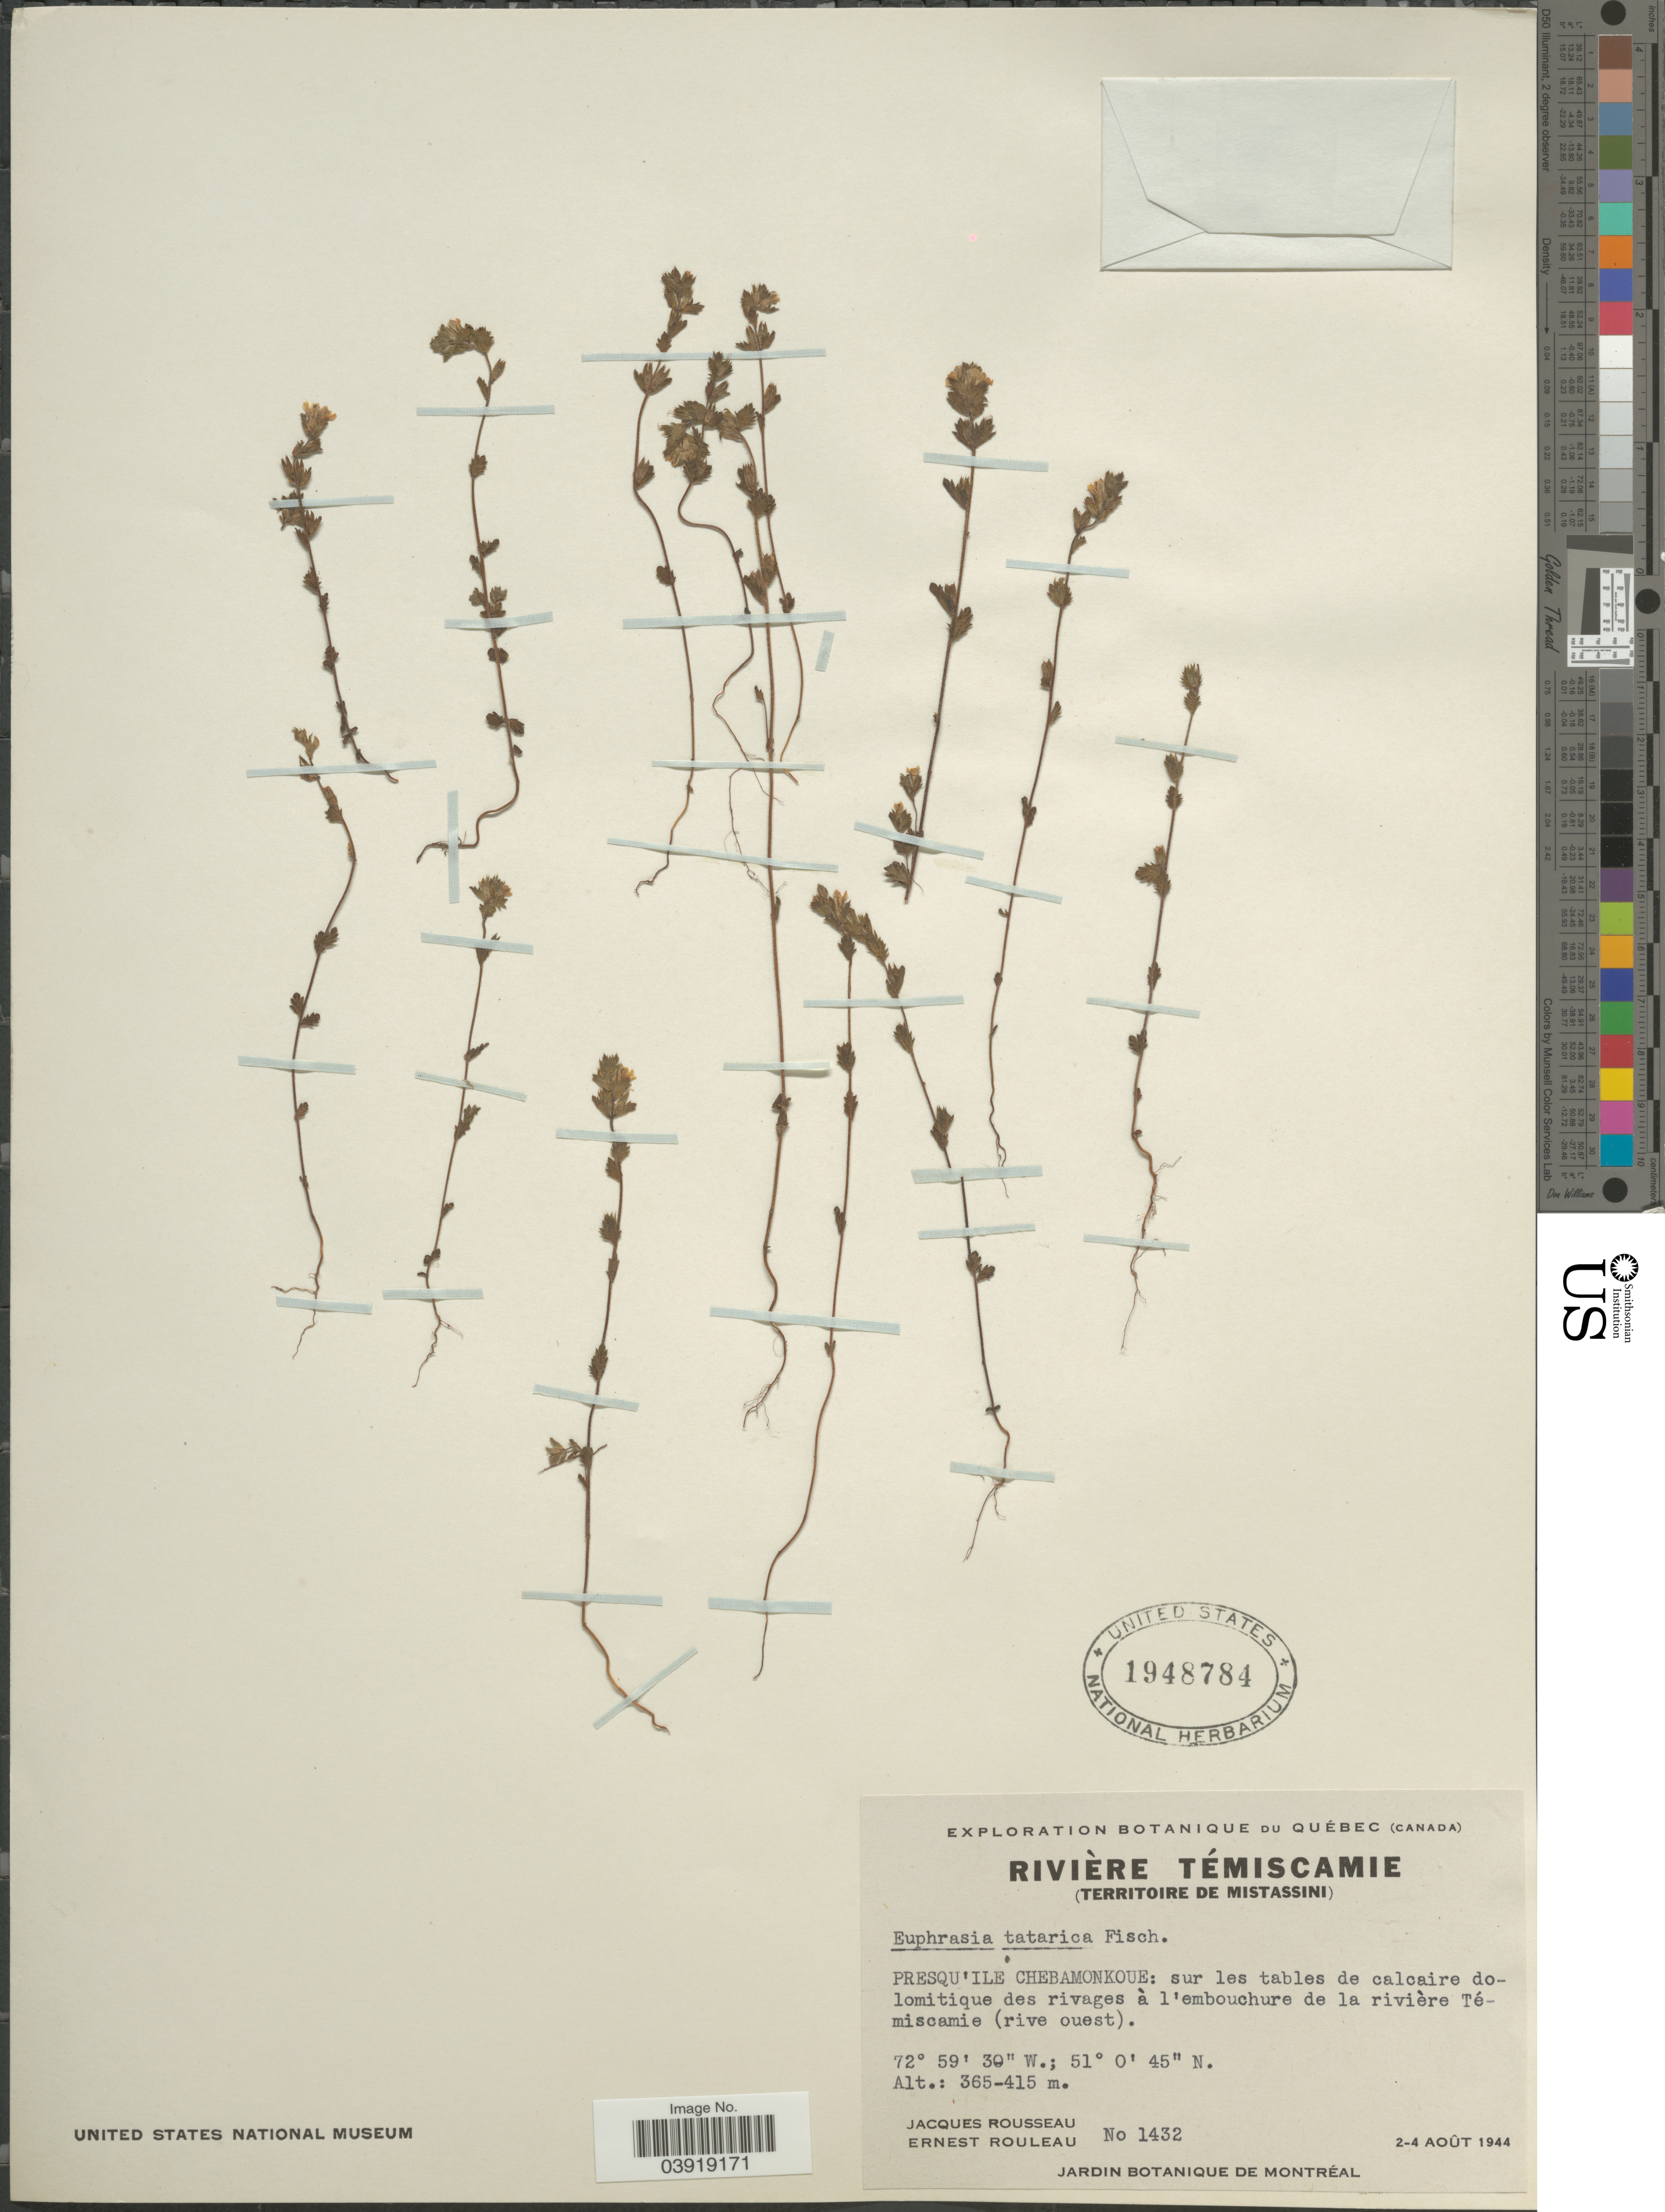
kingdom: Plantae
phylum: Tracheophyta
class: Magnoliopsida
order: Lamiales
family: Orobanchaceae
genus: Euphrasia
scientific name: Euphrasia tatarica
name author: Fisch. ex Spreng.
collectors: J. Rousseau & E. Rouleau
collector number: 1432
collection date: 1944-08-02/1944-08-04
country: Canada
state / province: Quebec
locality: Rivière Témiscamie (Territoire de Mistassini). Presqu'ile Chebamonkoue: sur les tables de calcaire dolomitique des rivages à l'embouchure de la rivière Témiscamie (rive Ouest).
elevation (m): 365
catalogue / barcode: US 1948784